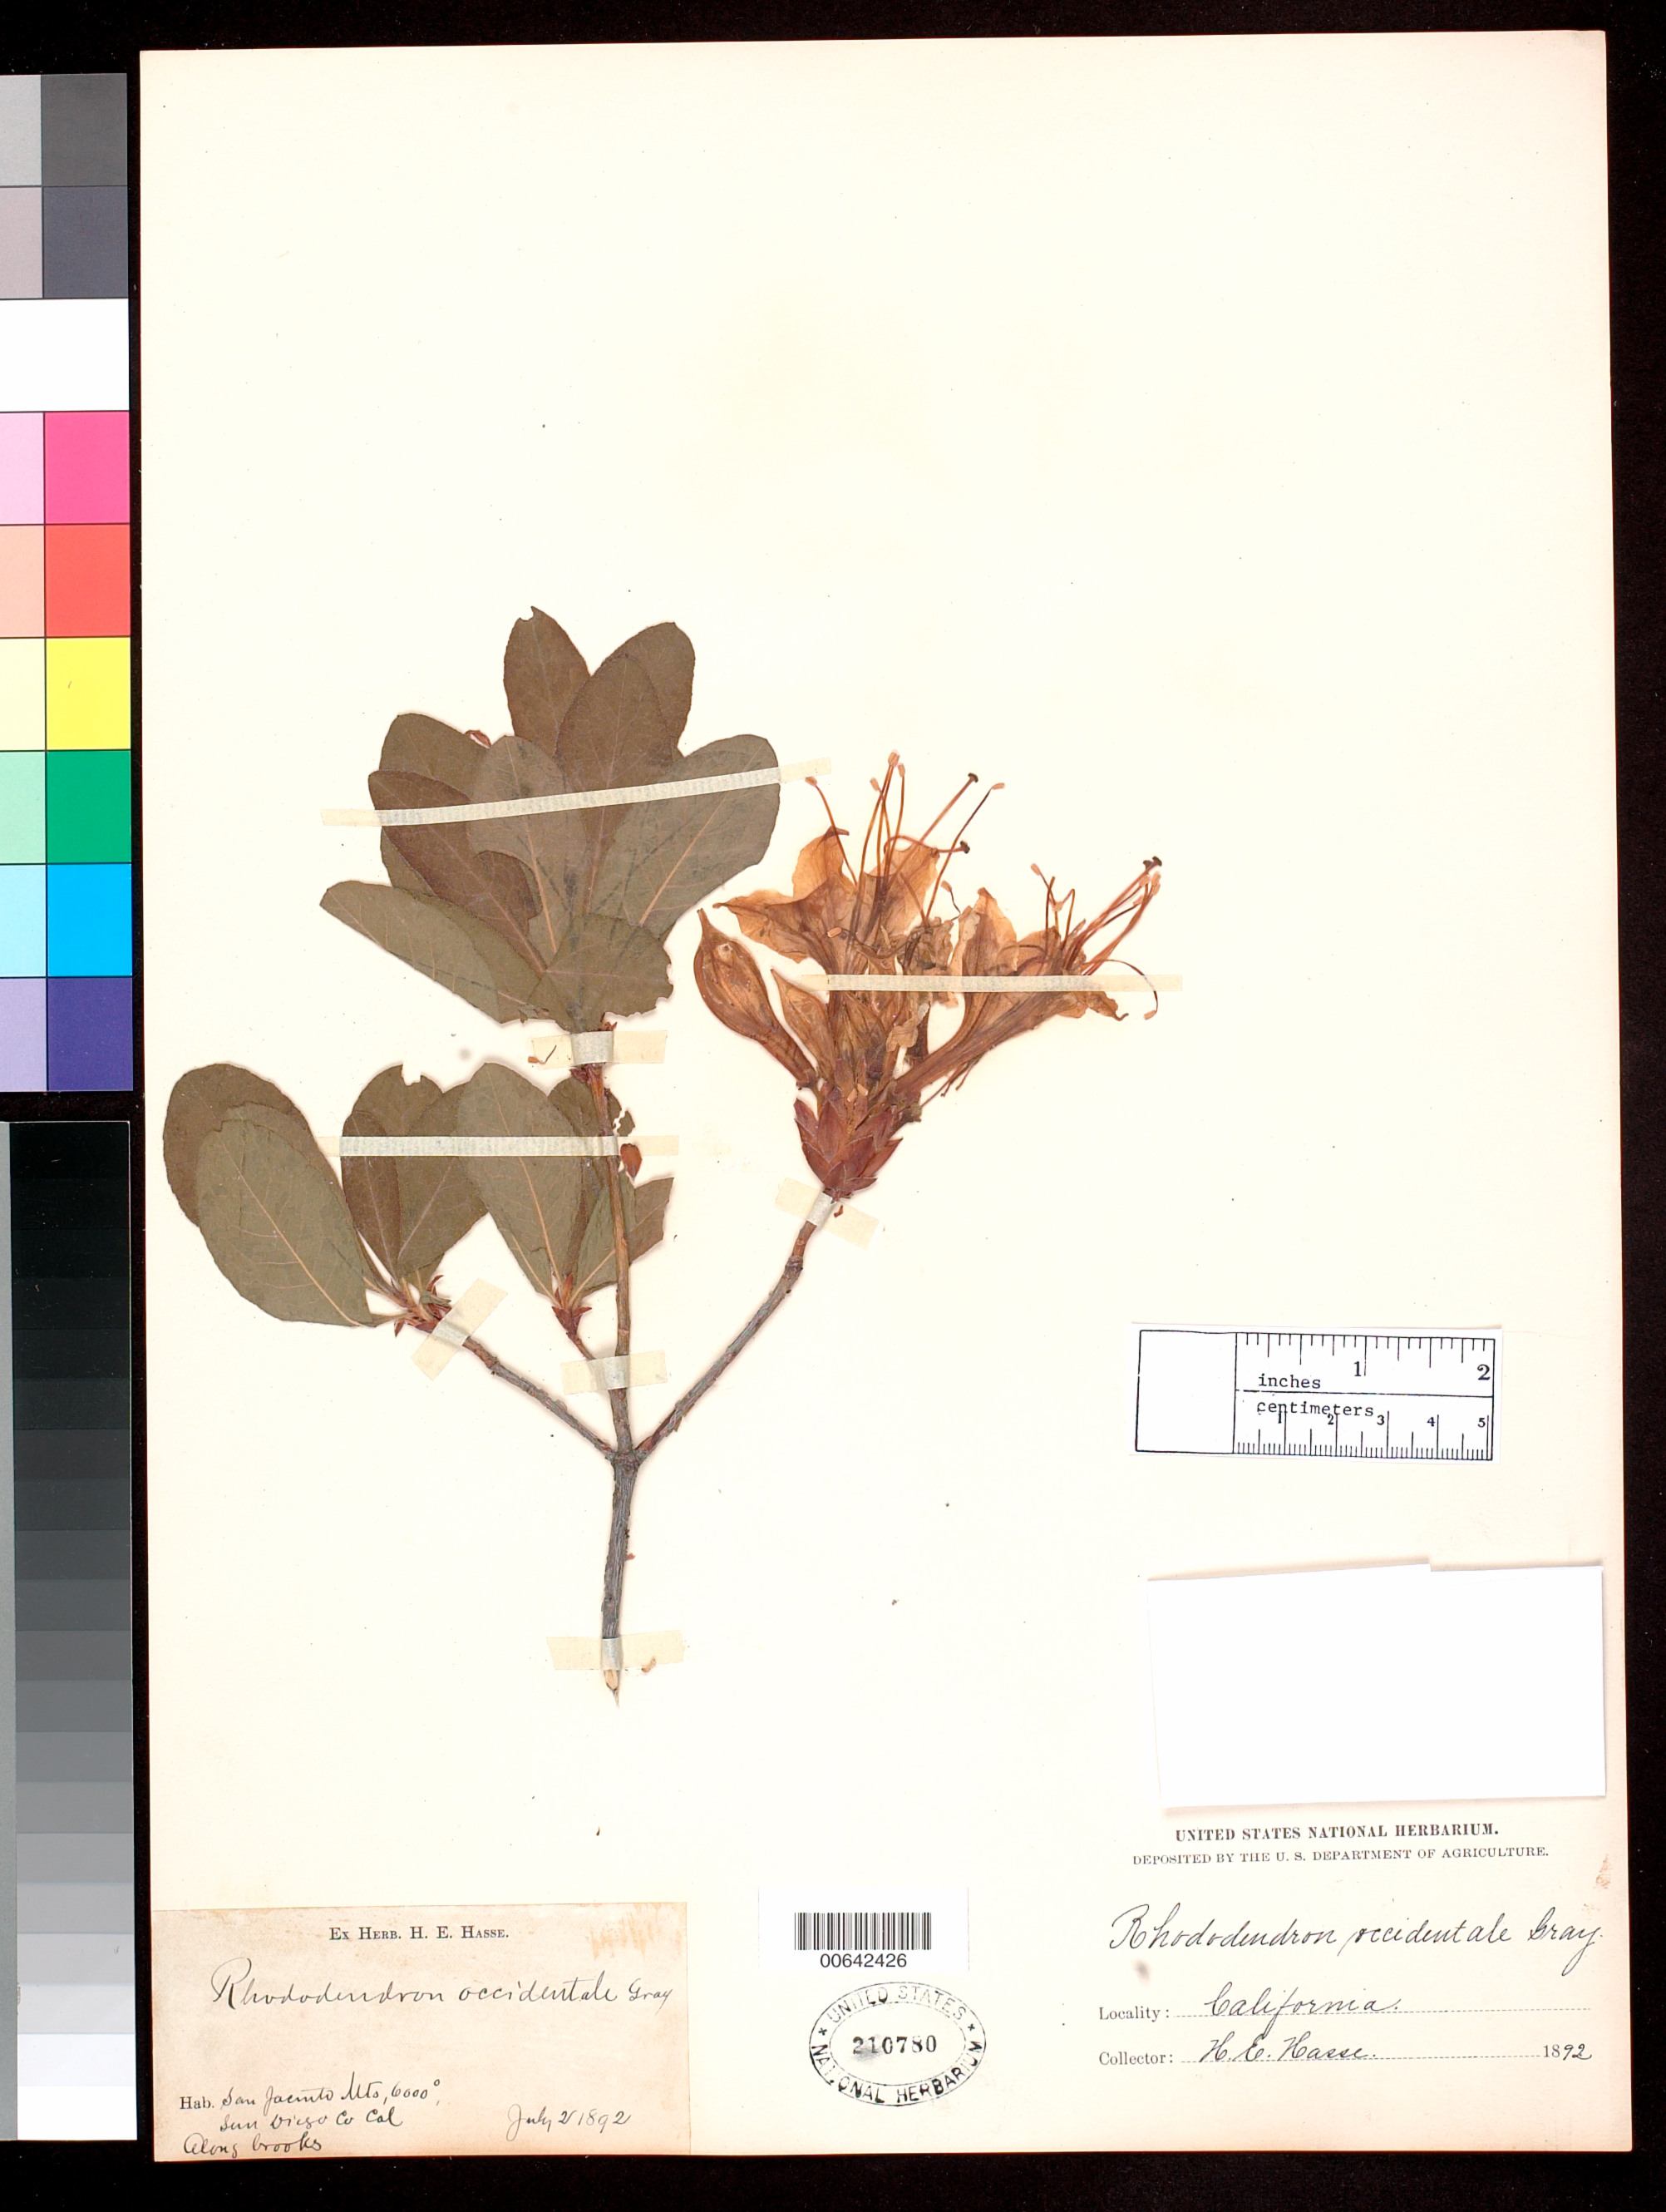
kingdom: Plantae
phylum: Tracheophyta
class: Magnoliopsida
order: Ericales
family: Ericaceae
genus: Rhododendron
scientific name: Rhododendron occidentale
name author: (Torr. & A. Gray) A. Gray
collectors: H. E. Hasse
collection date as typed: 02 Jul 1892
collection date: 1892-07-02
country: United States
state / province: California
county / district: Riverside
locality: San Jacinto Mts.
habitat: Along brooks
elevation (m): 1829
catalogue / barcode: US 210780